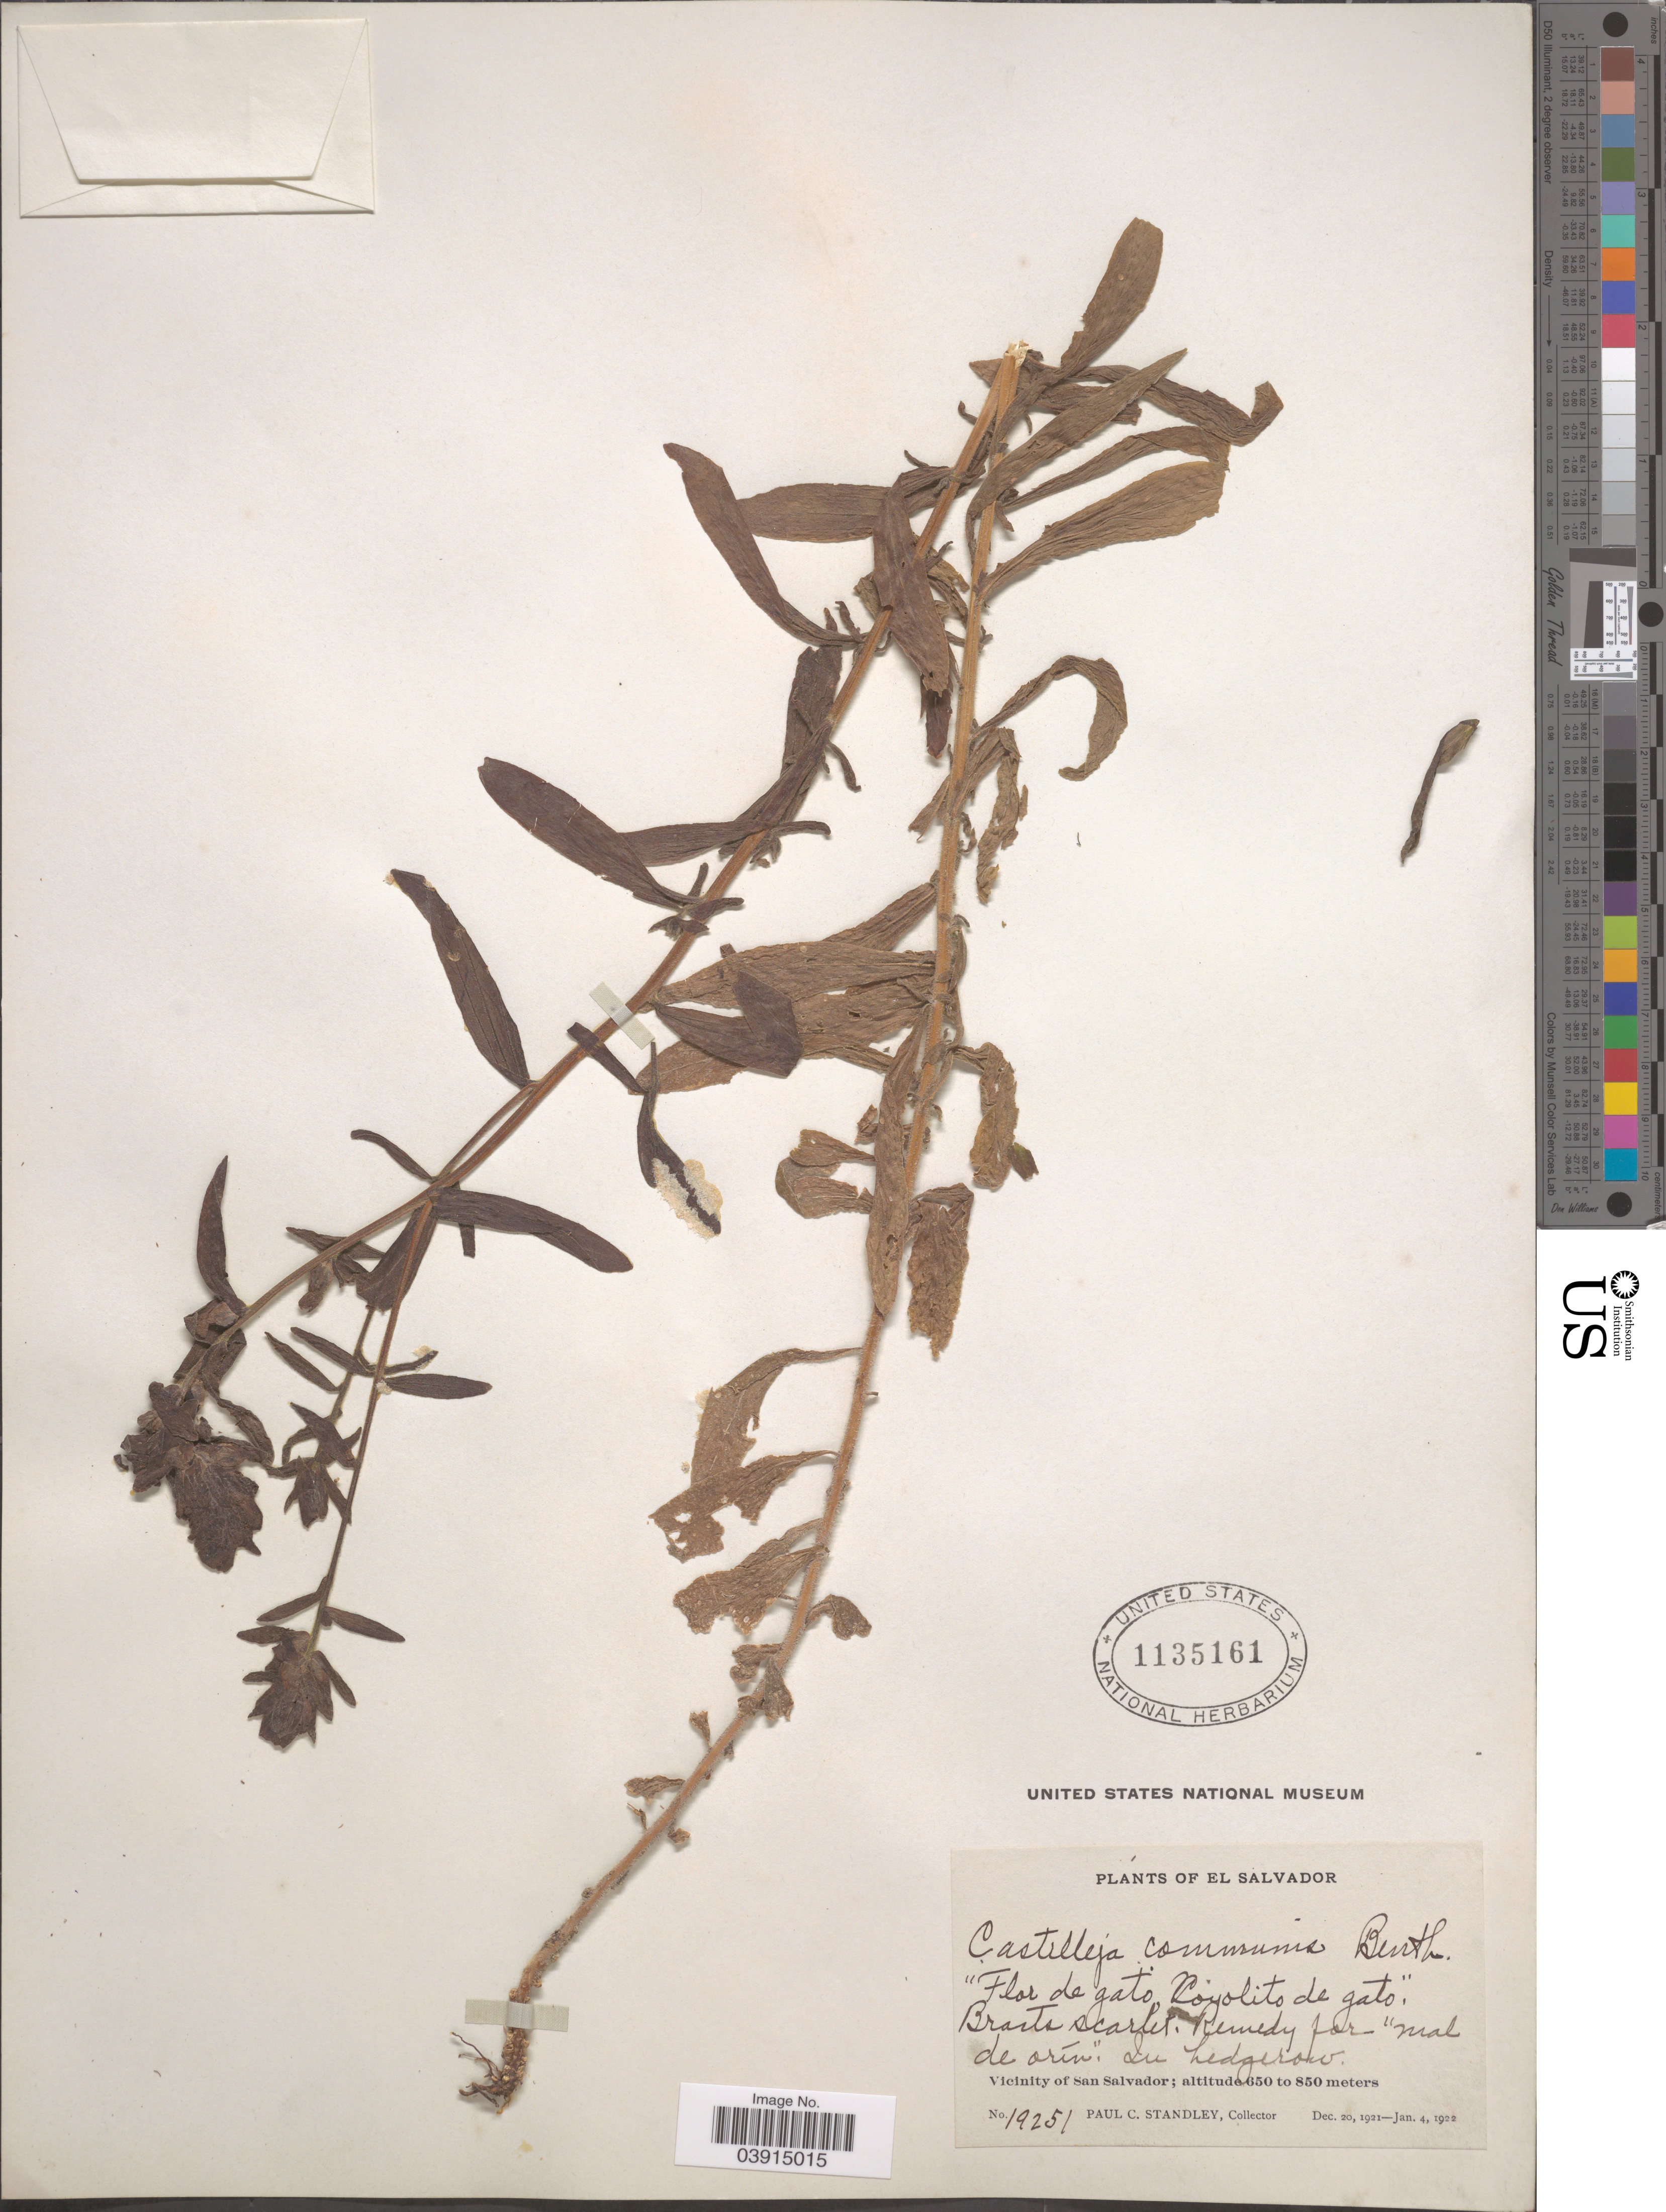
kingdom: Plantae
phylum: Tracheophyta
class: Magnoliopsida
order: Lamiales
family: Orobanchaceae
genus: Castilleja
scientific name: Castilleja arvensis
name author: Schltdl. & Cham.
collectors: P. C. Standley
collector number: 19251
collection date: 1921-12-20/1922-01-04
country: El Salvador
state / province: San Salvador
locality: Vicinity of San Salvador.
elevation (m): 650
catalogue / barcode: US 1135161